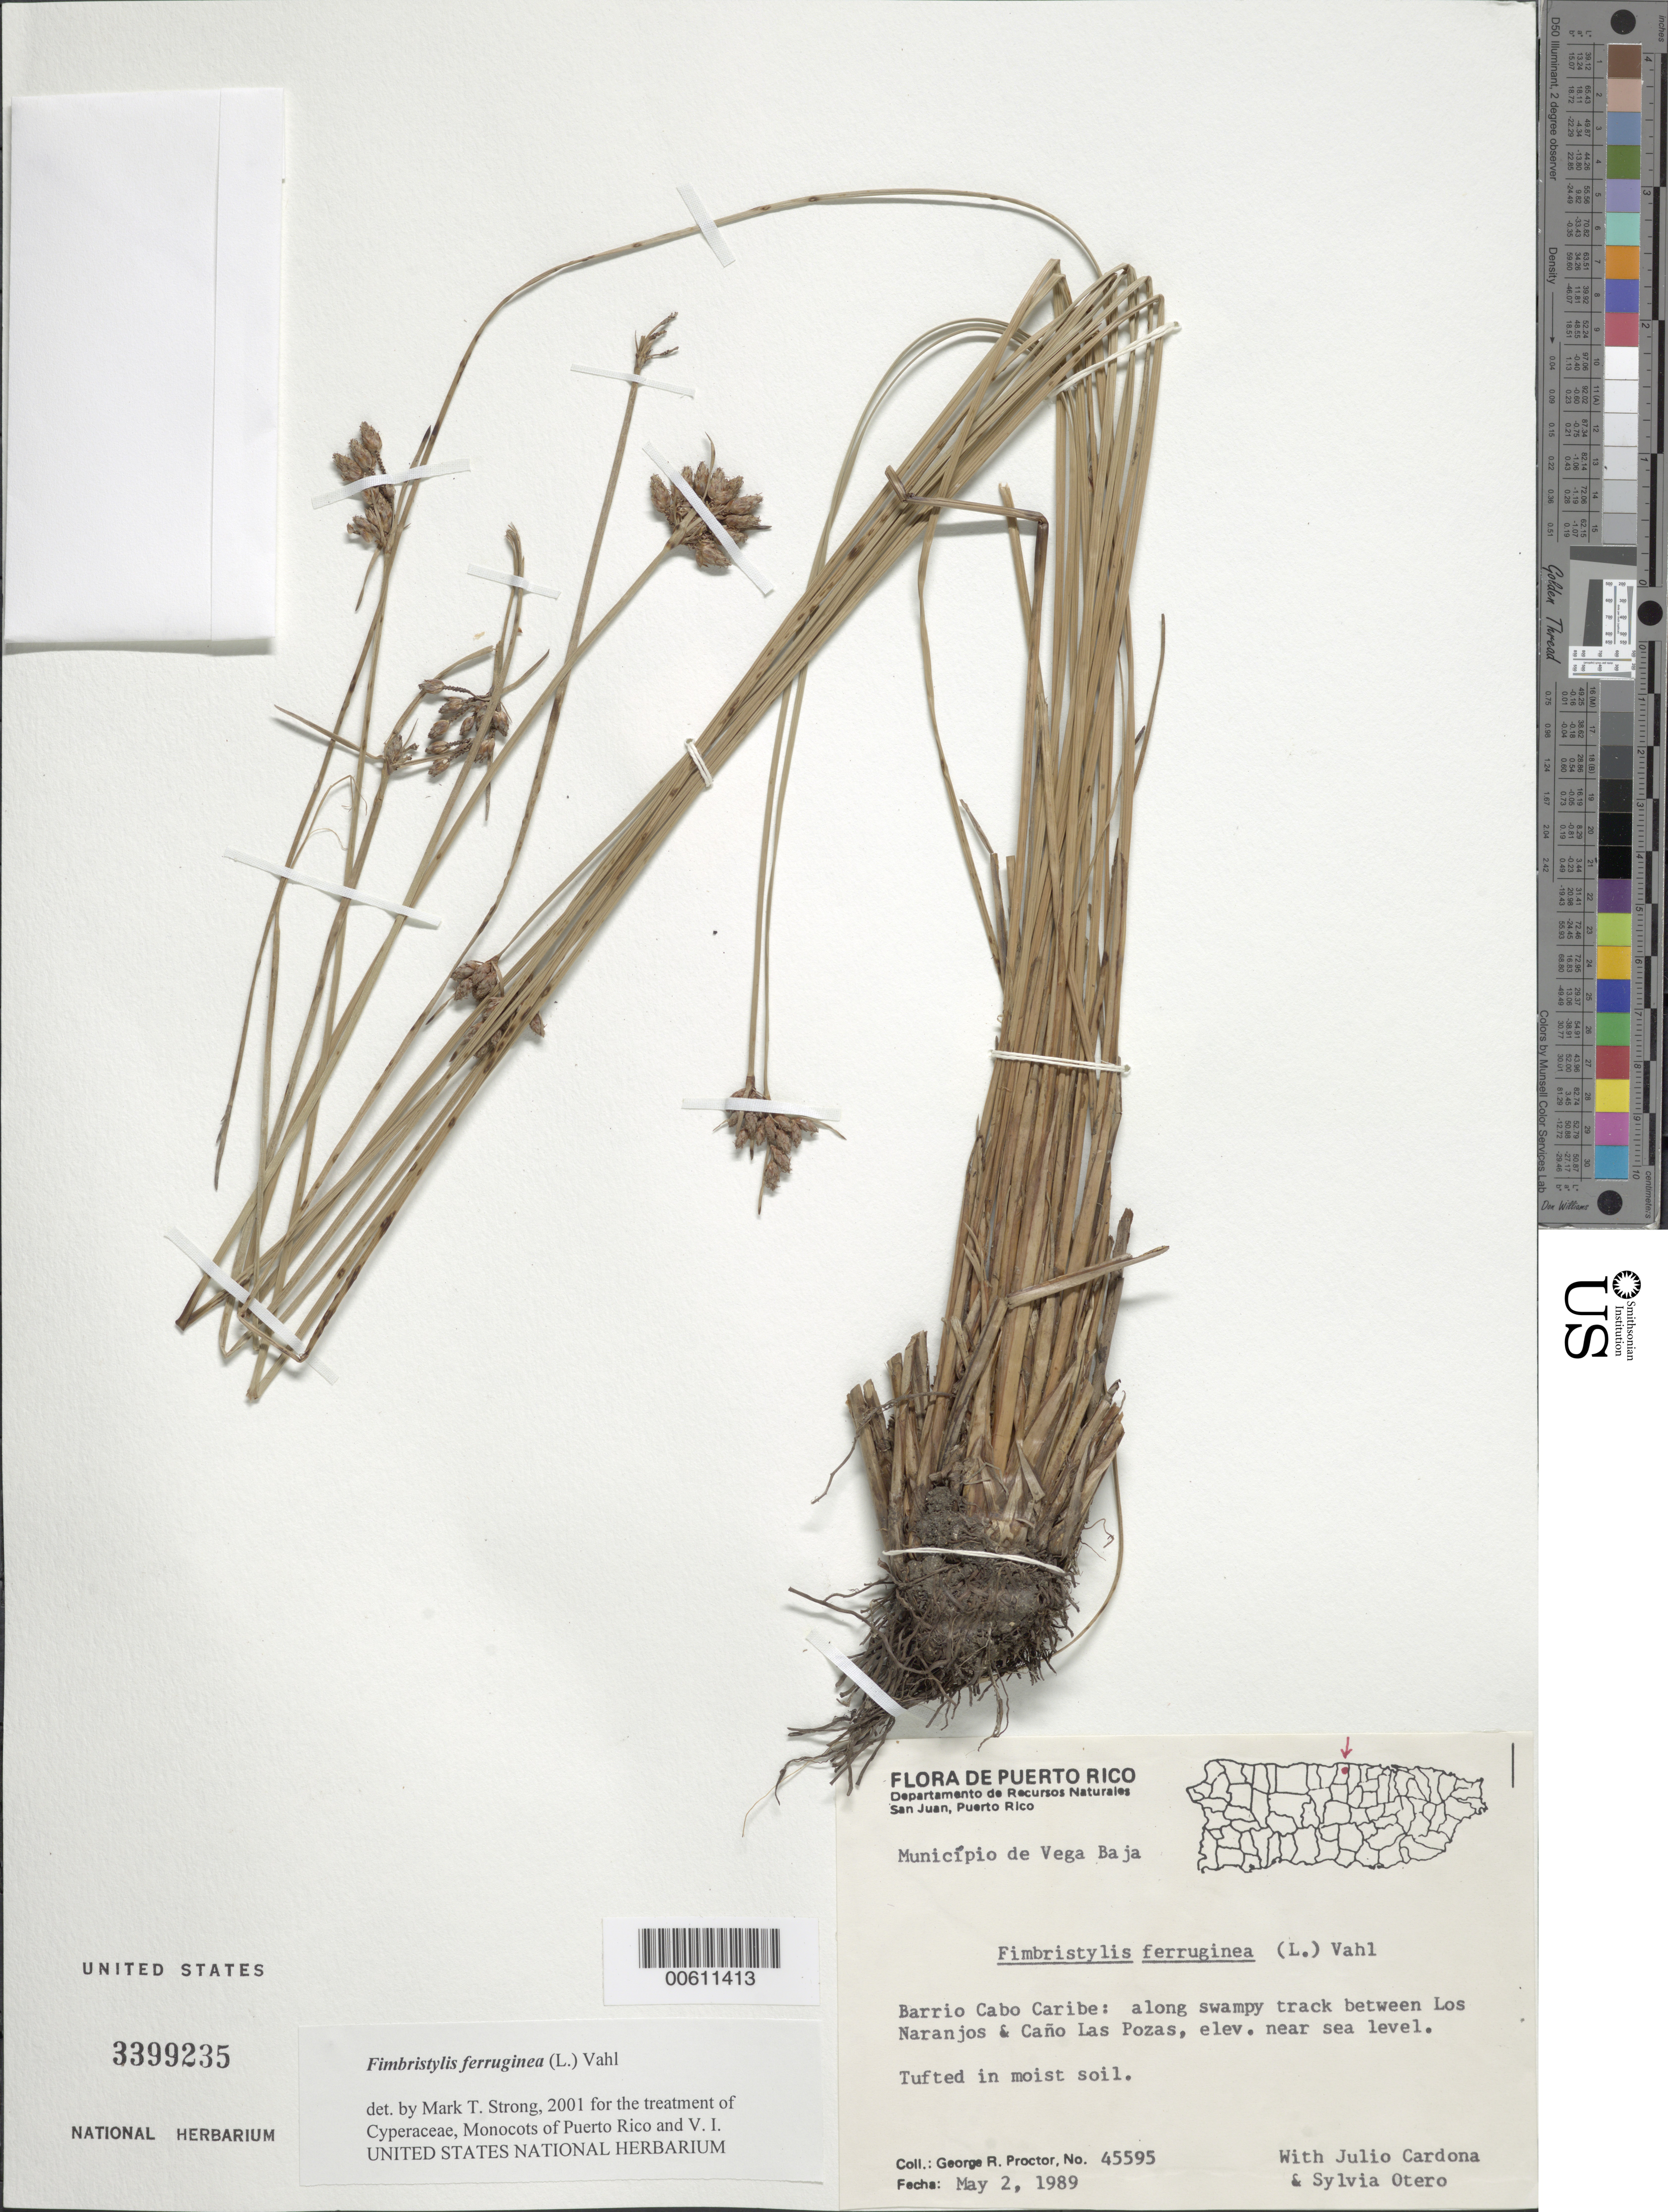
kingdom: Plantae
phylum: Tracheophyta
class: Liliopsida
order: Poales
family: Cyperaceae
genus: Fimbristylis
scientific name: Fimbristylis ferruginea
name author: (L.) Vahl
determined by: Strong, M. T., (US), Smithsonian Institution - National Museum of Natural History (UNITED STATES)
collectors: G. R. Proctor, J. Cardon & S. Otero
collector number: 45595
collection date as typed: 02 May 1989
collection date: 1989-05-02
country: Puerto Rico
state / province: Vega Baja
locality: Vega Baja: Barrio Cabo Caribe, between Los Naranjos & Caño Las Pozas.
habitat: Along swampy track.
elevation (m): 0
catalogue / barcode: US 3399235